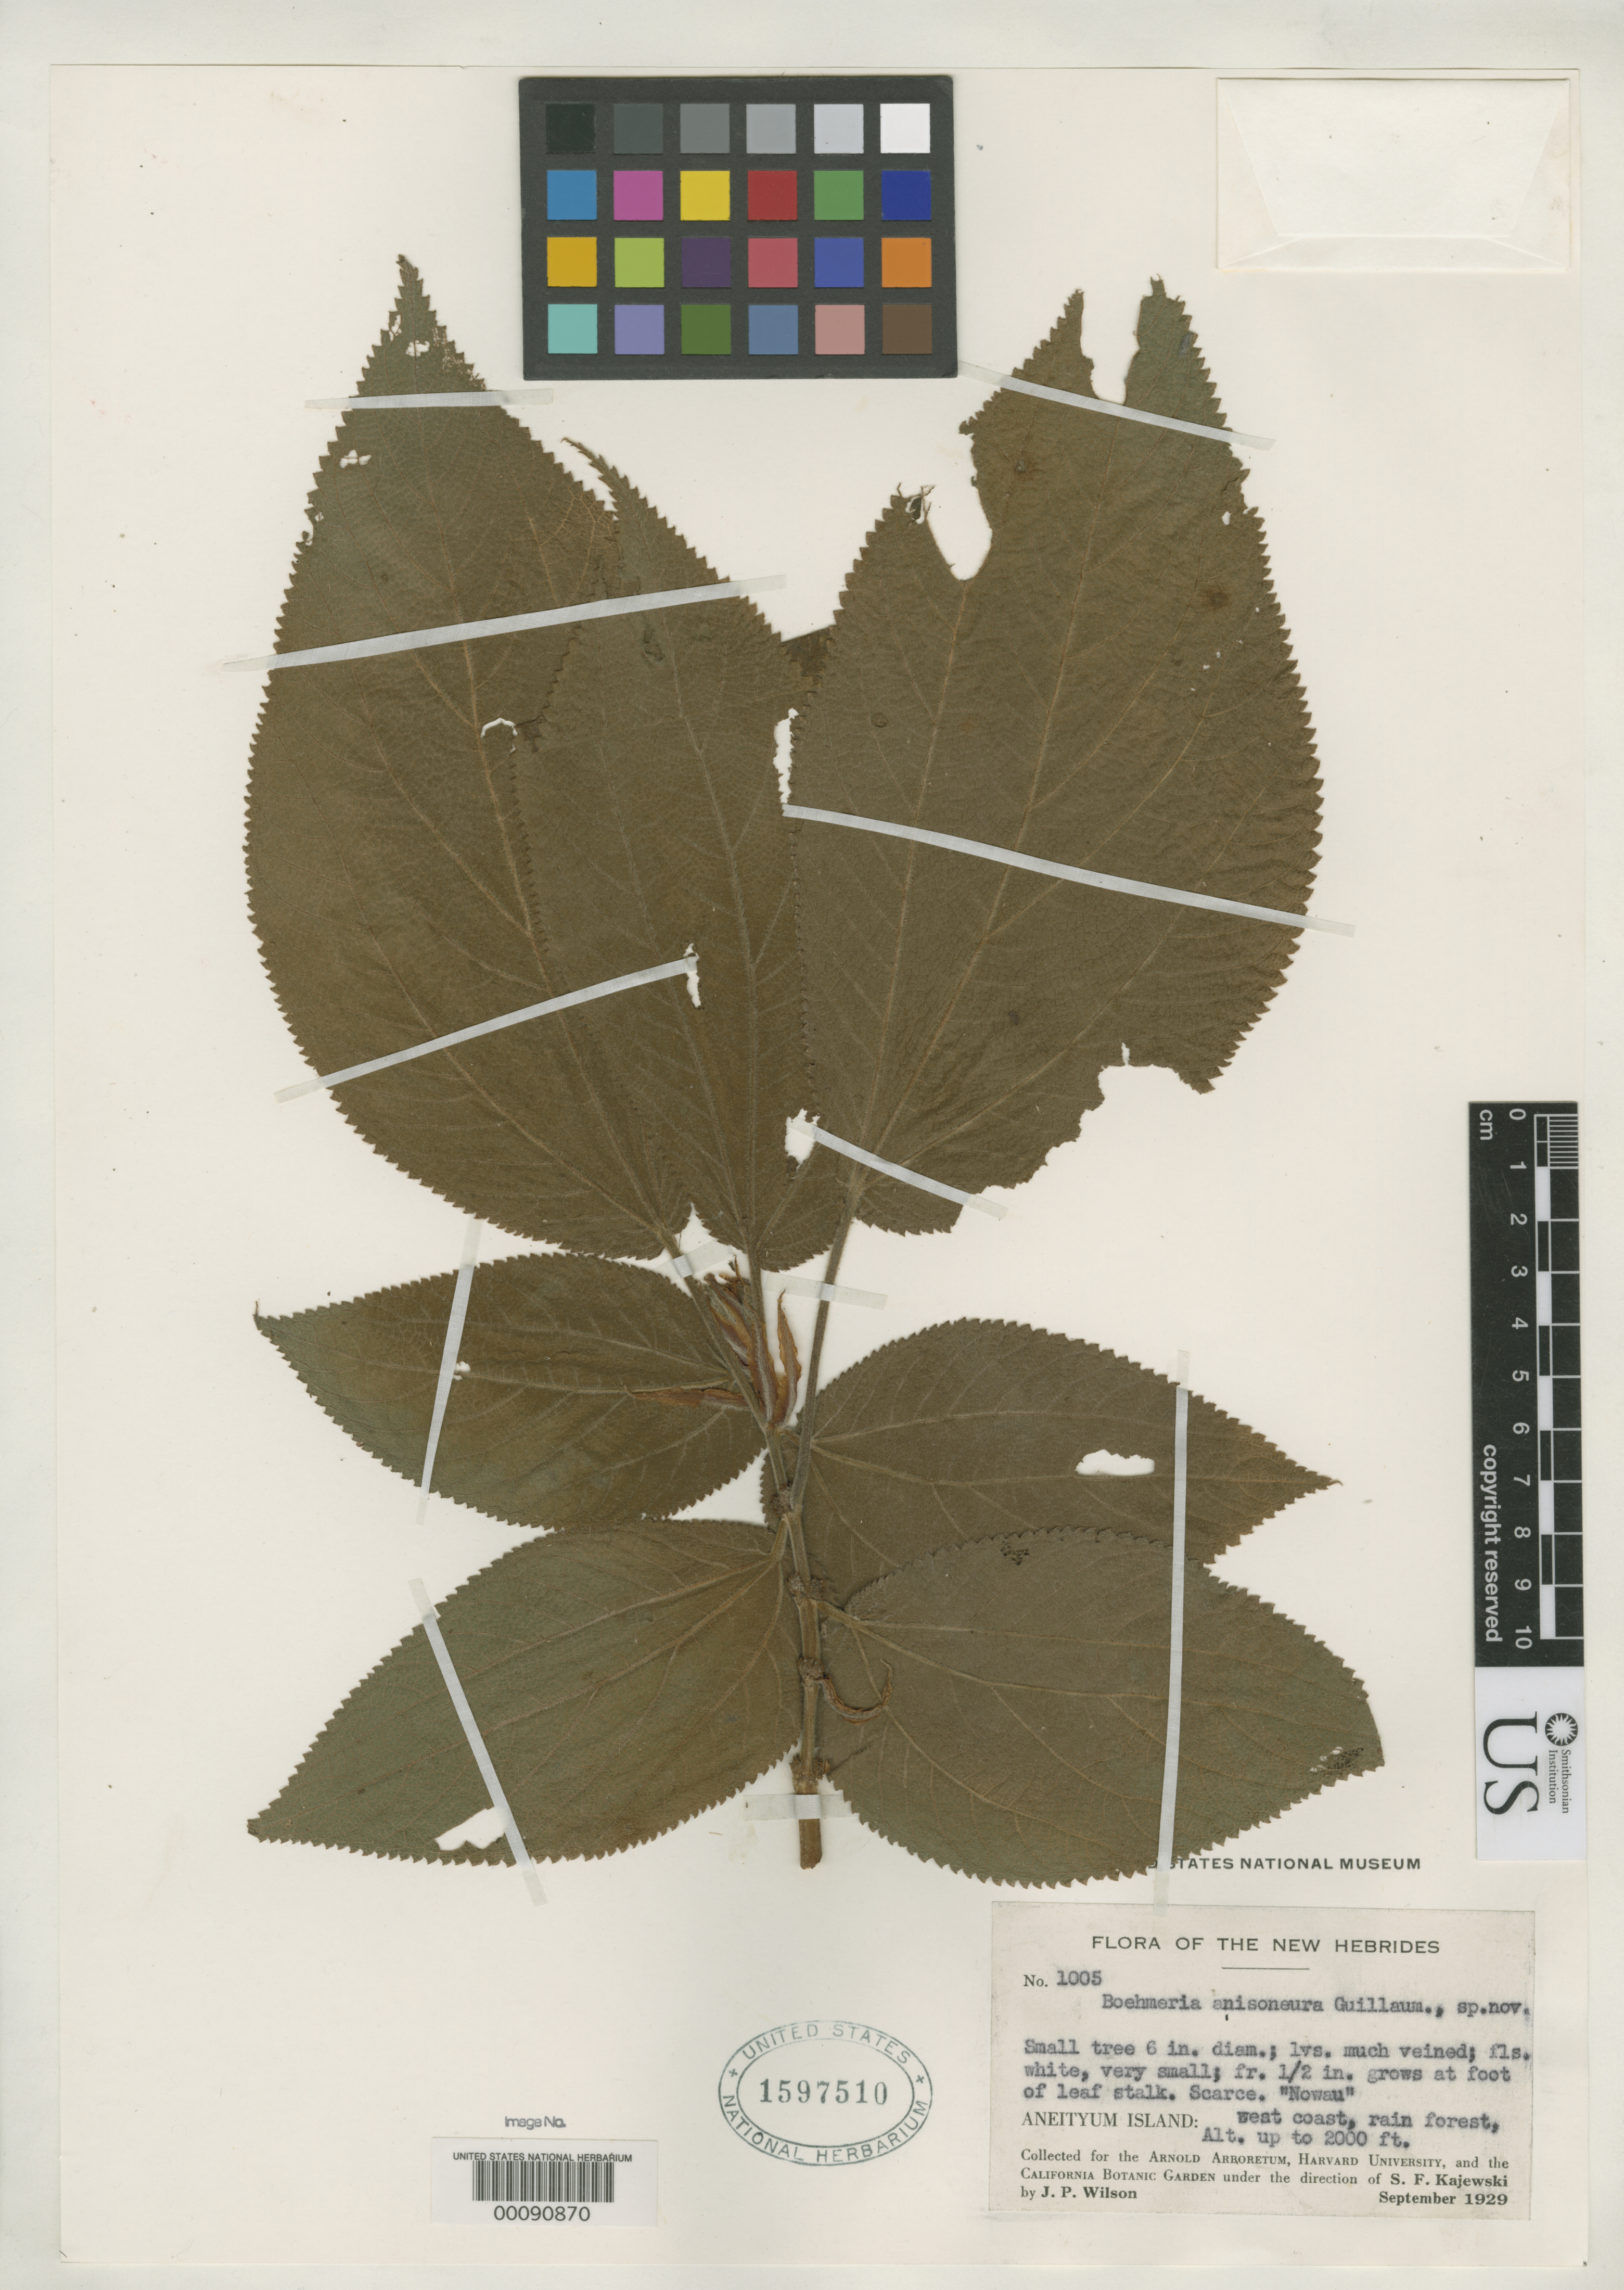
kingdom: Plantae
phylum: Tracheophyta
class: Magnoliopsida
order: Rosales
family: Urticaceae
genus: Boehmeria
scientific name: Boehmeria anisoneura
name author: Guillaumin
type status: Isotype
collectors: J. P. Wilson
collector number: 1005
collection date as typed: Sep 1929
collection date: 1929-09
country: Vanuatu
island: Anatom [Aneityum]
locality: W coast.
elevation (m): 600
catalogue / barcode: US 1597510